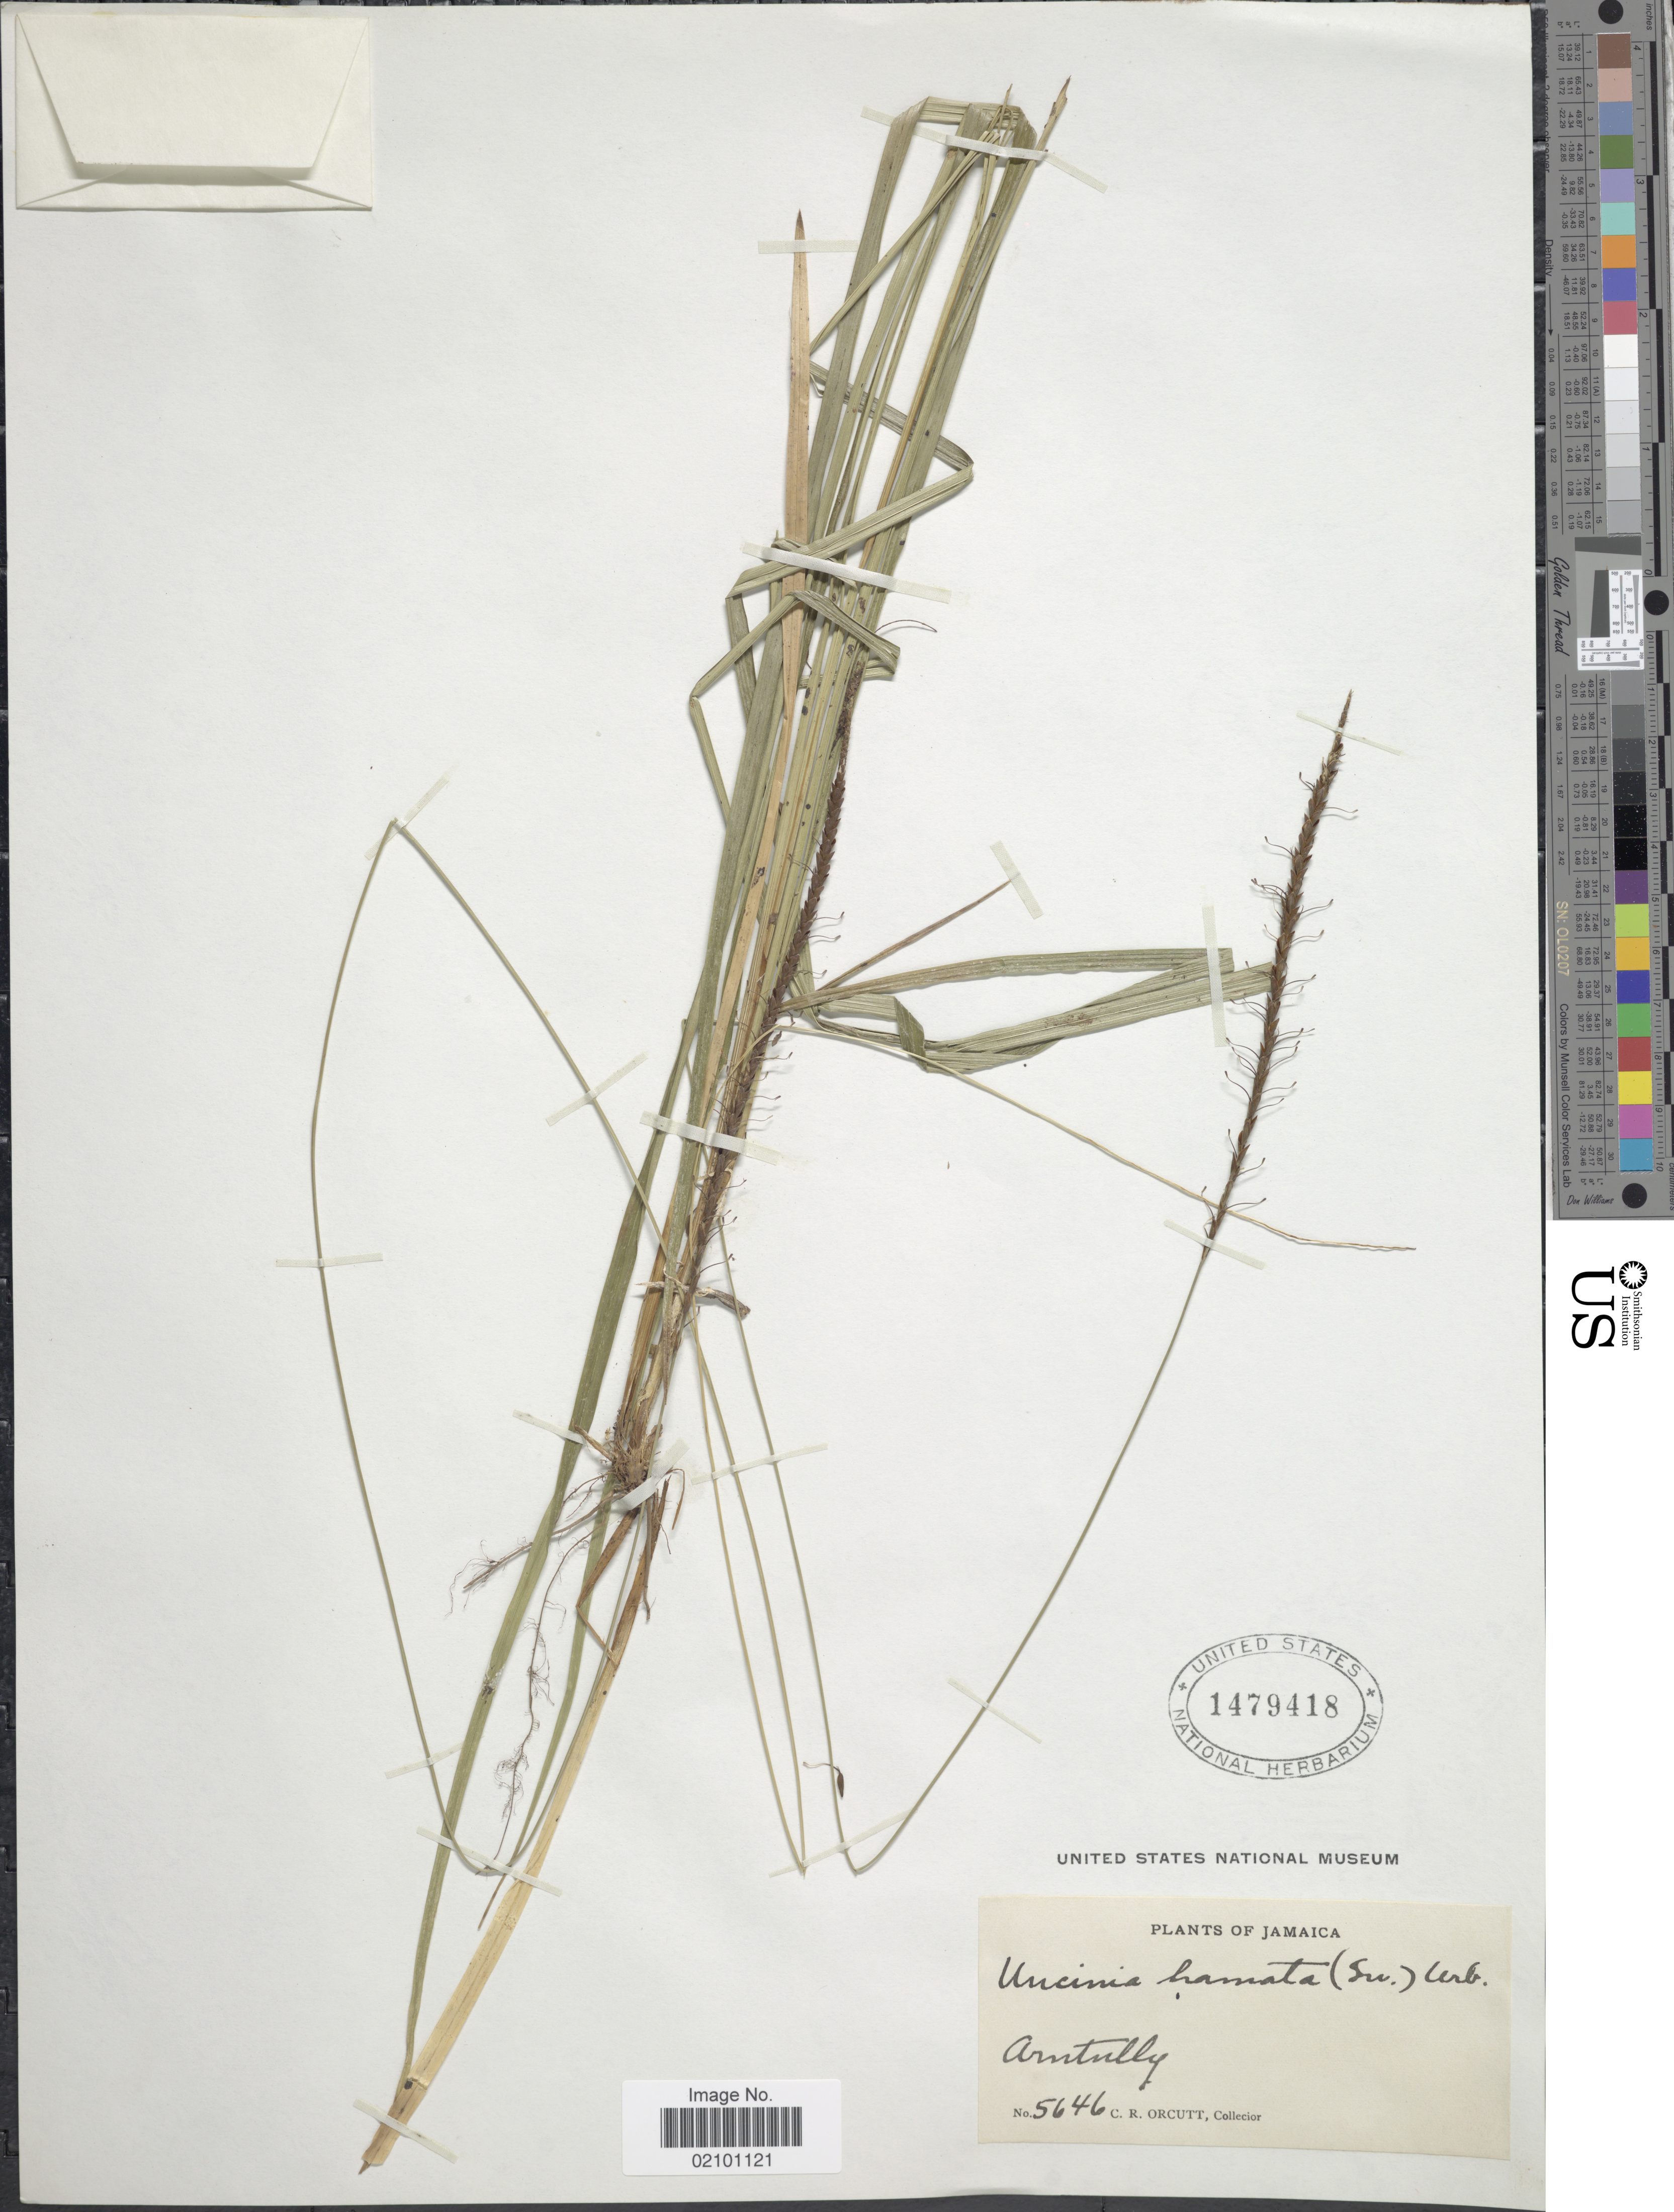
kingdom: Plantae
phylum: Tracheophyta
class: Liliopsida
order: Poales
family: Cyperaceae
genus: Carex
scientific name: Carex hamata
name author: Sw.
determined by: Strong, M. T., (US), Smithsonian Institution - National Museum of Natural History (UNITED STATES)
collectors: C. R. Orcutt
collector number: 5646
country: Jamaica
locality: Arntully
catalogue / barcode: US 1479418